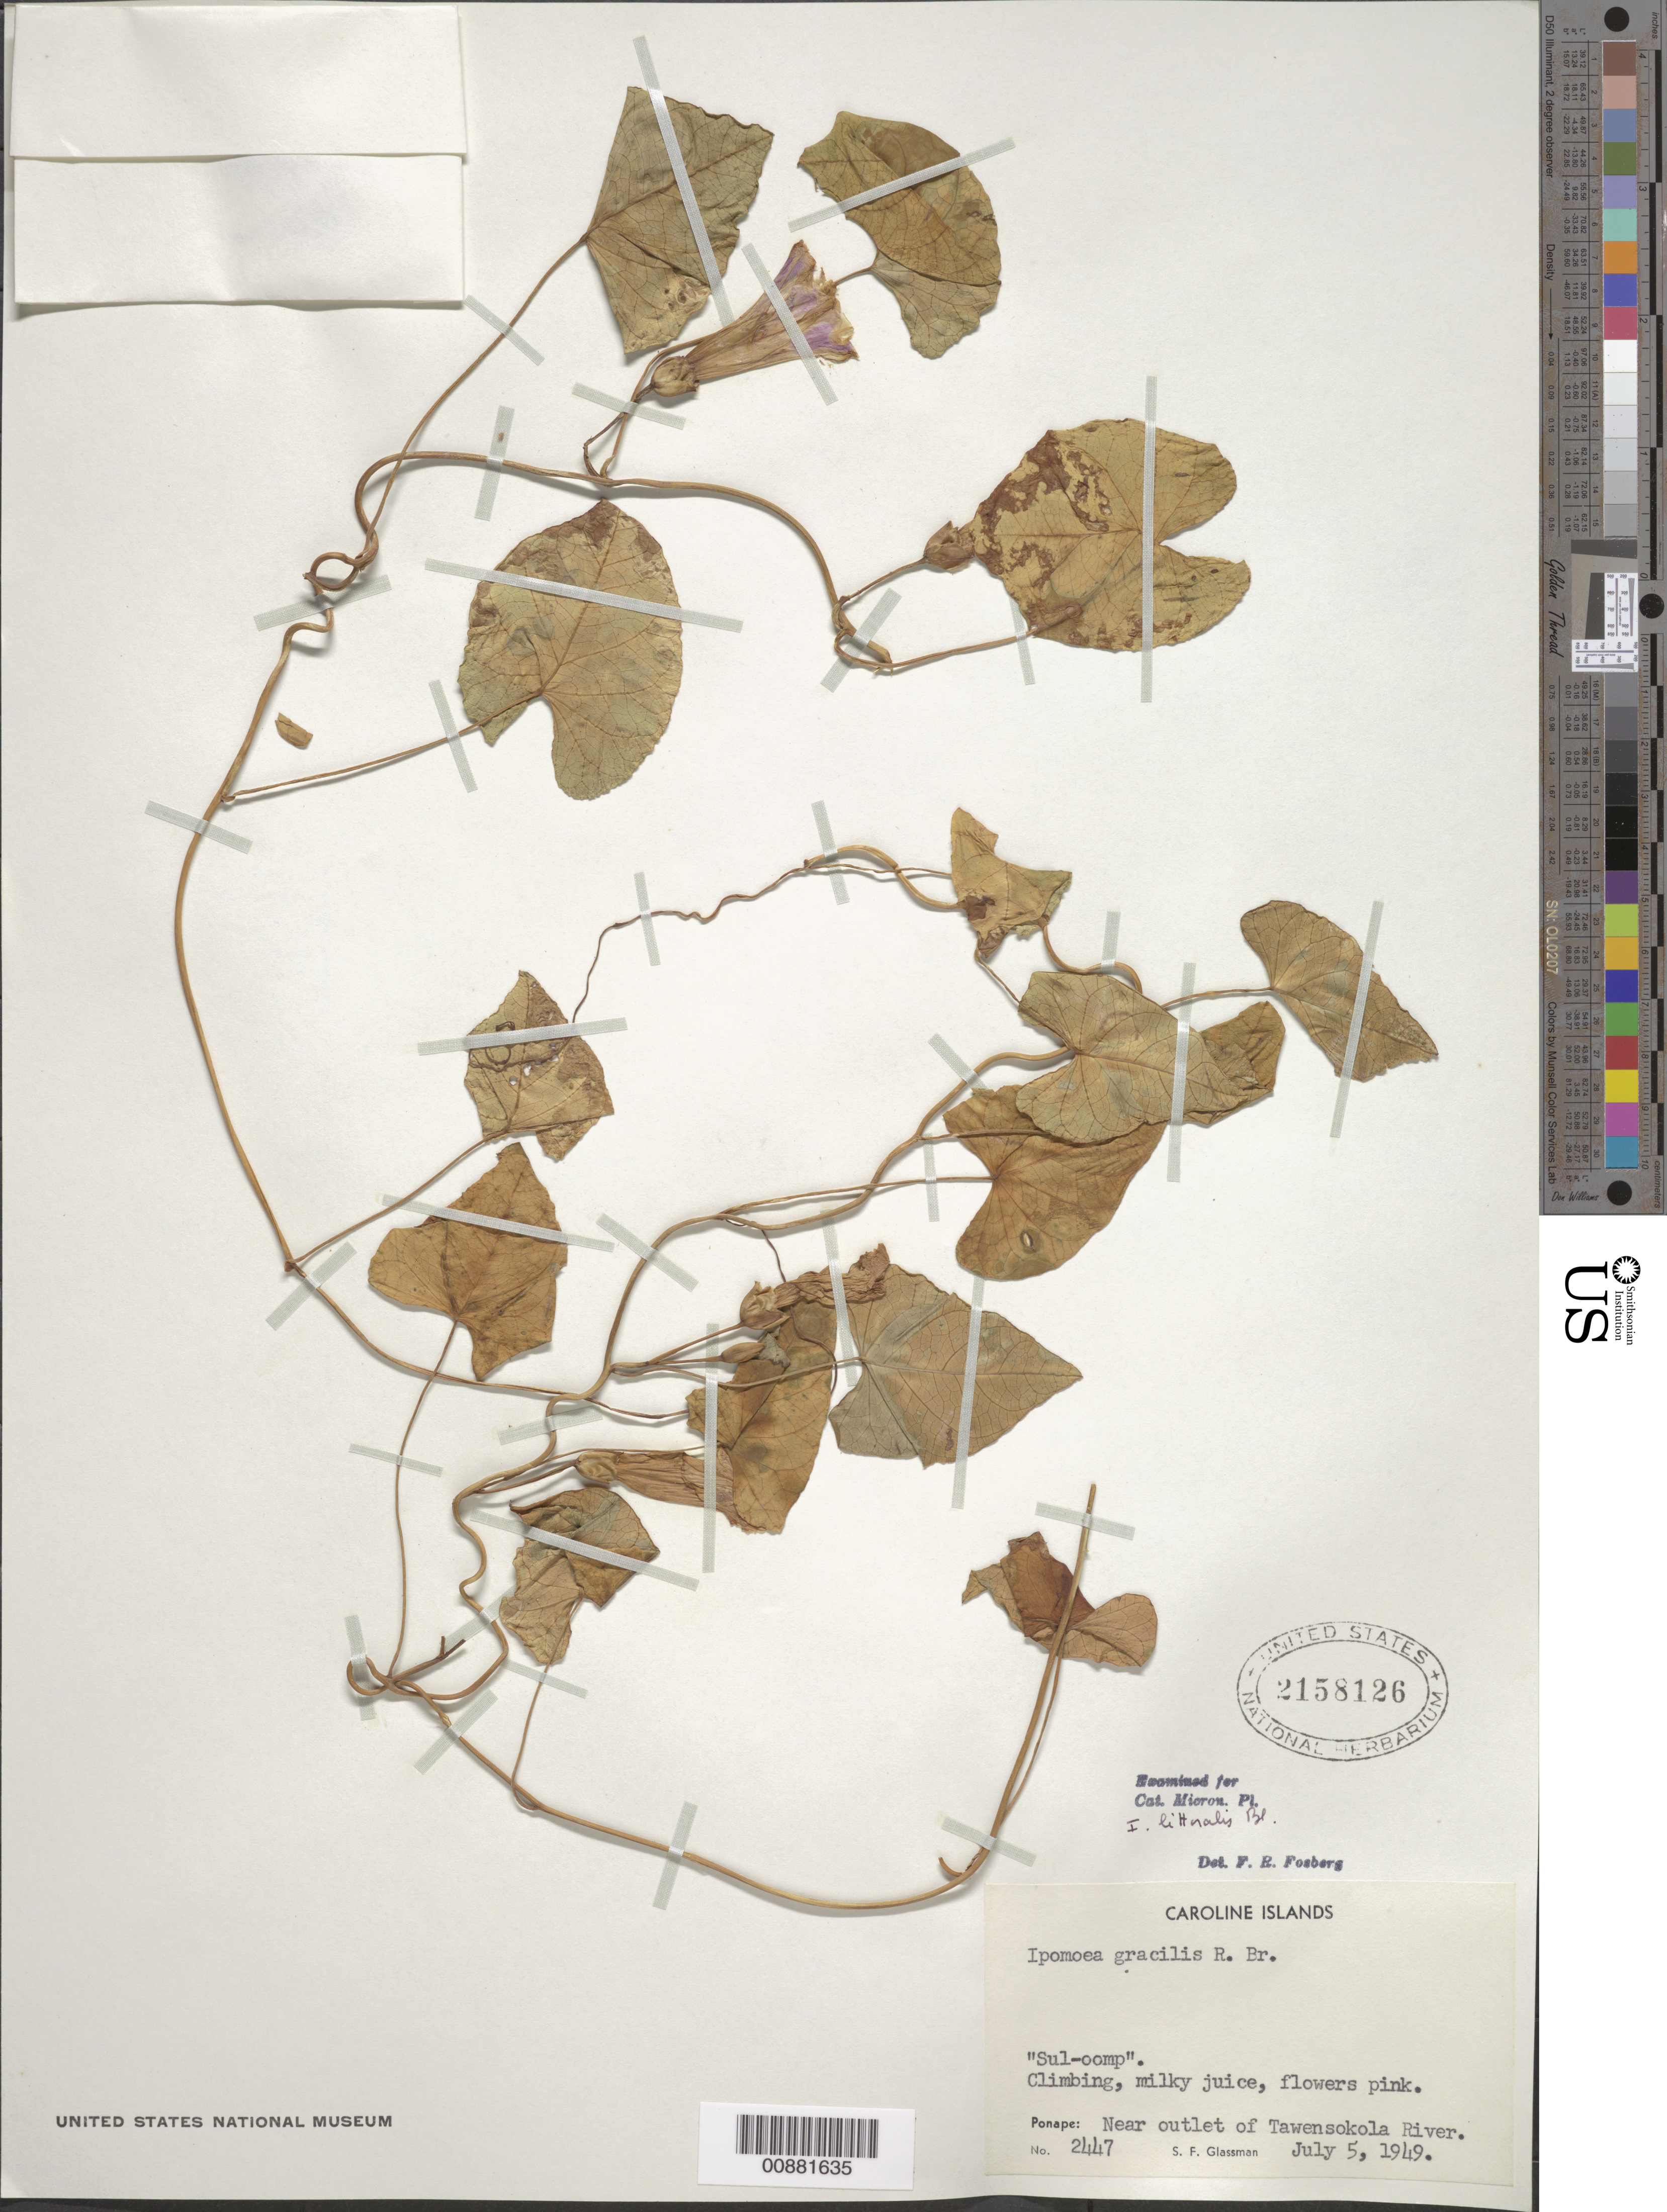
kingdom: Plantae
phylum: Tracheophyta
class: Magnoliopsida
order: Solanales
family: Convolvulaceae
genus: Ipomoea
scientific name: Ipomoea littoralis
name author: Blume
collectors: S. F. Glassman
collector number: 2447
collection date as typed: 05 Jul 1949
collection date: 1949-07-05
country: Micronesia, Federated States of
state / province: Pohnpei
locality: Near outlet of Tawensokola River.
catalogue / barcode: US 2158126